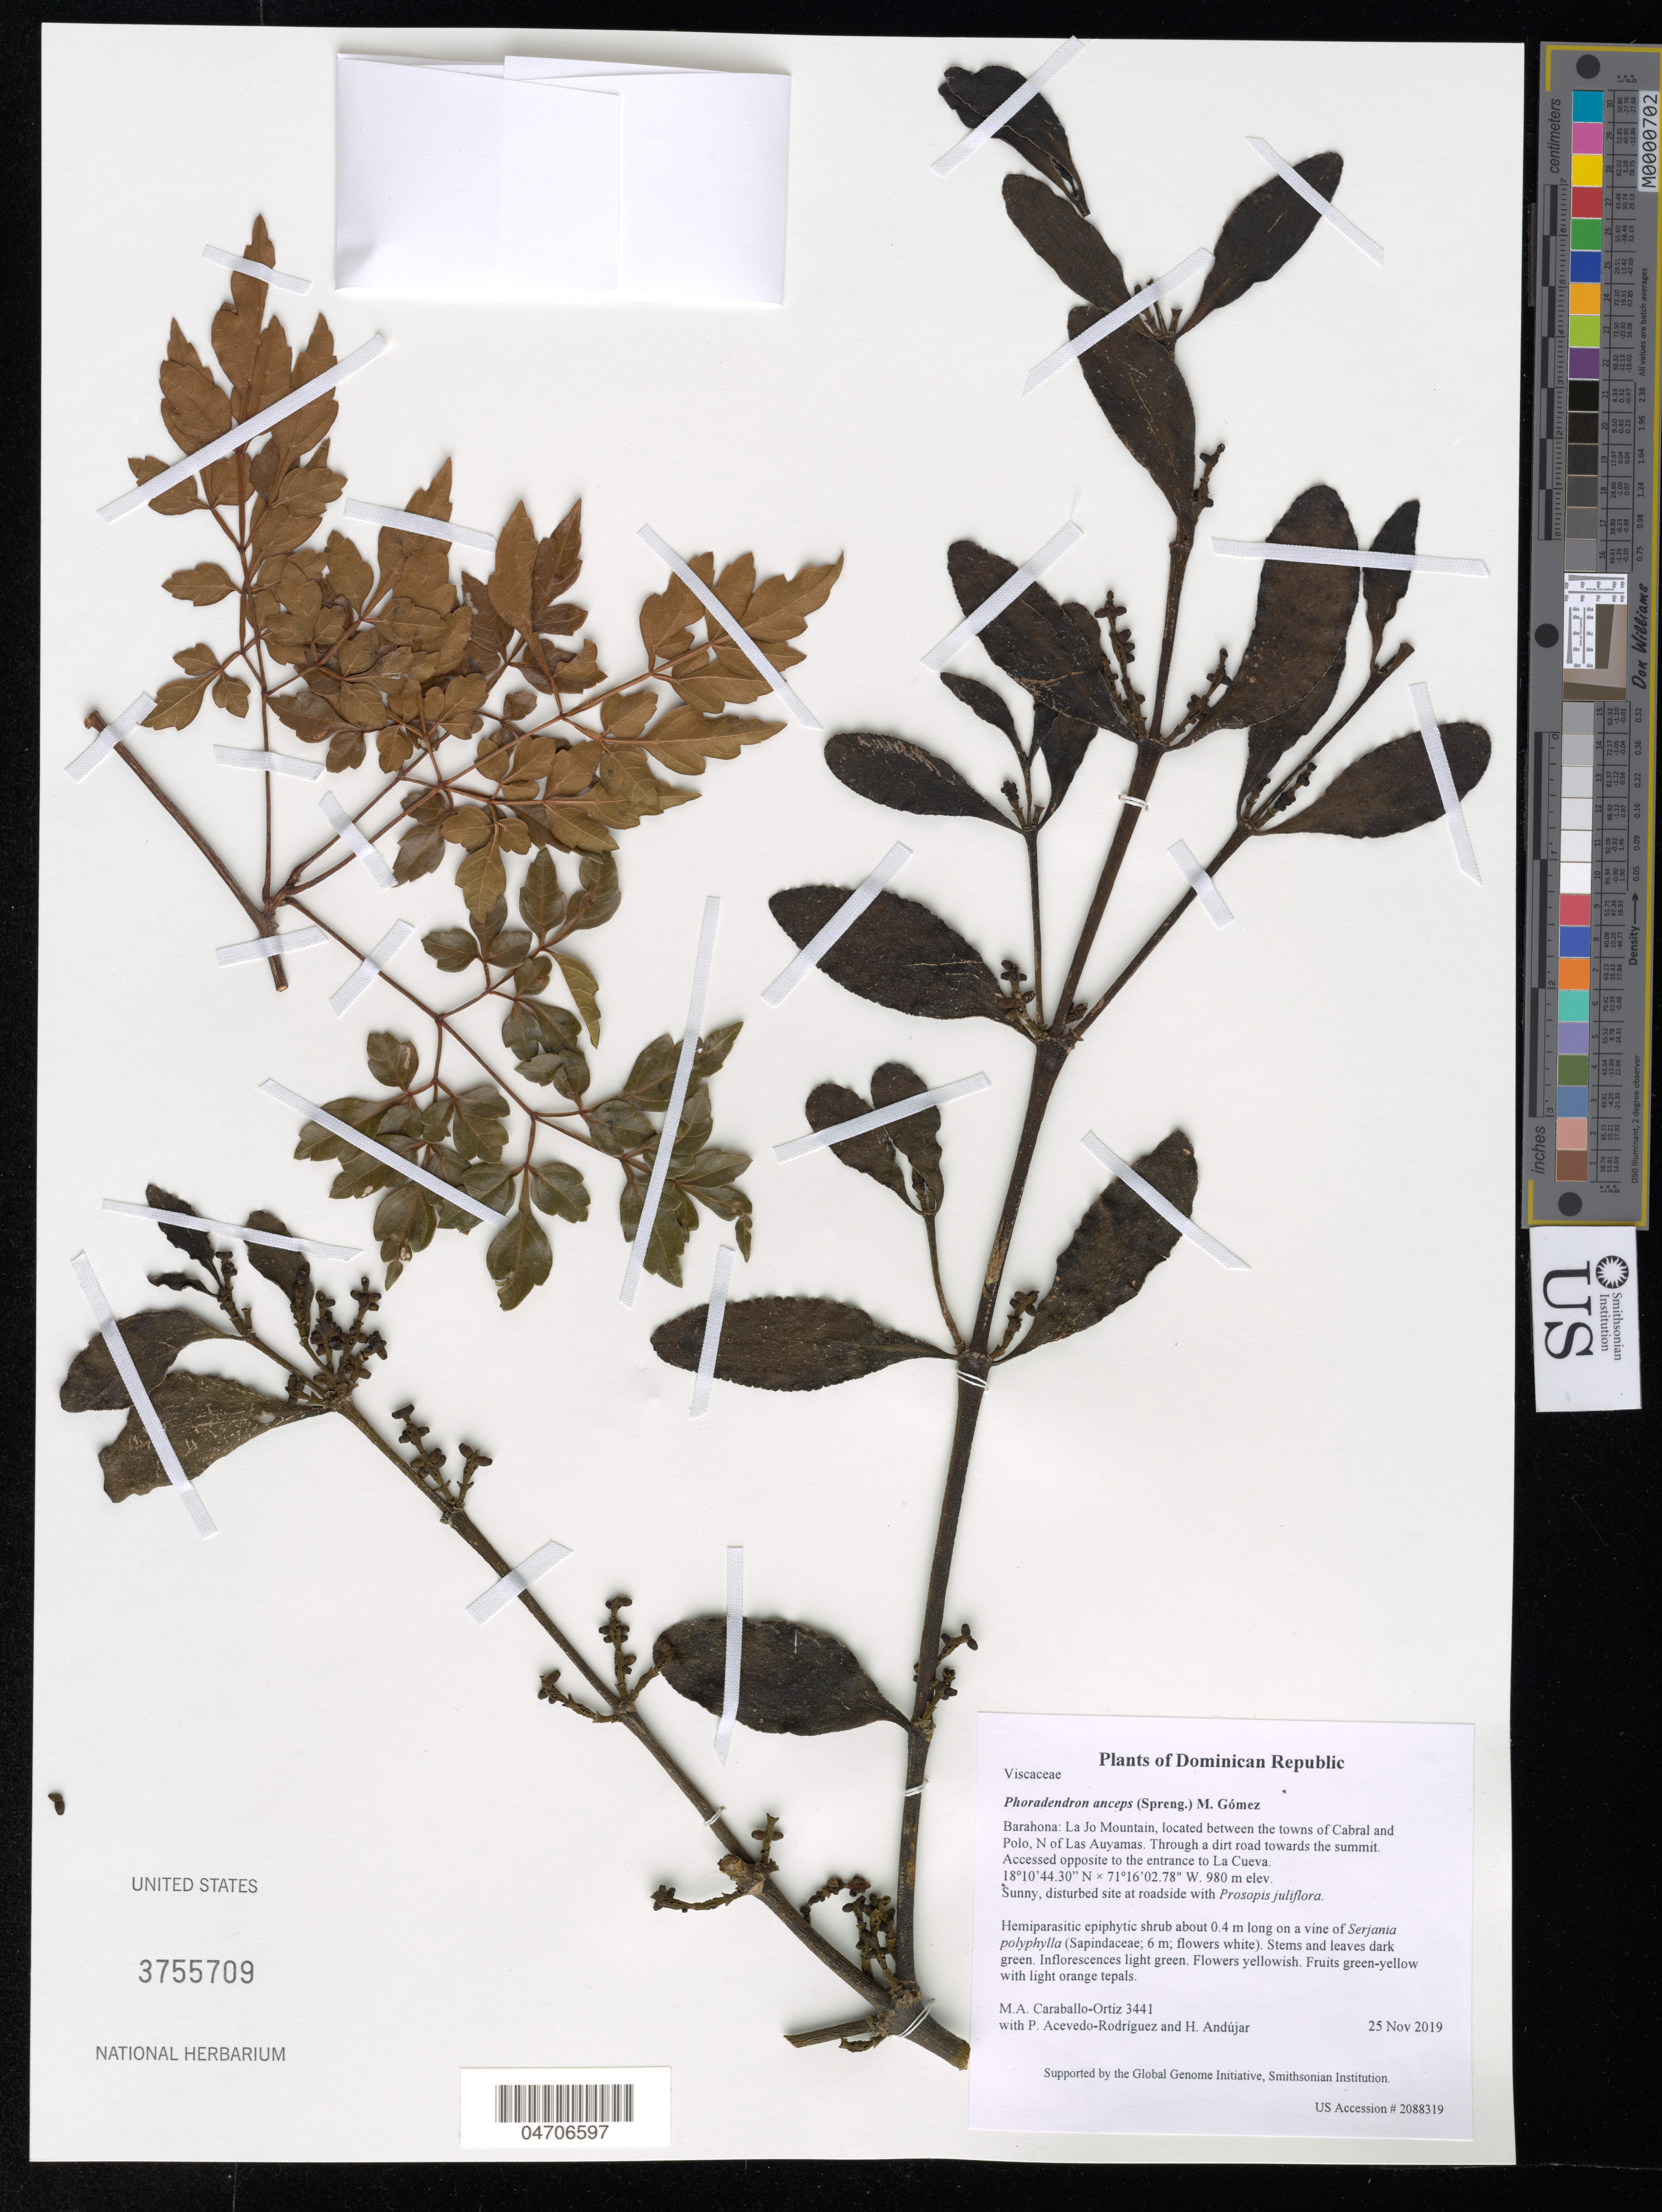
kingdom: Plantae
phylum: Tracheophyta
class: Magnoliopsida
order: Santalales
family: Viscaceae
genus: Phoradendron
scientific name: Phoradendron anceps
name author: (Spreng.) M. Gómez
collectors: M. Caraballo-Ortiz, P. Acevedo-Rodr. & H. Andujar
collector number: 3441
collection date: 2019-11-25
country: Dominican Republic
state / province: Barahona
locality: La Jo Mountain, located between the towns of Cabral and Polo, N of Las Auyamas. Through a dirt road towards the summit. Accessed opposite to the entrance to La Cueva.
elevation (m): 980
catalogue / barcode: US 3755709